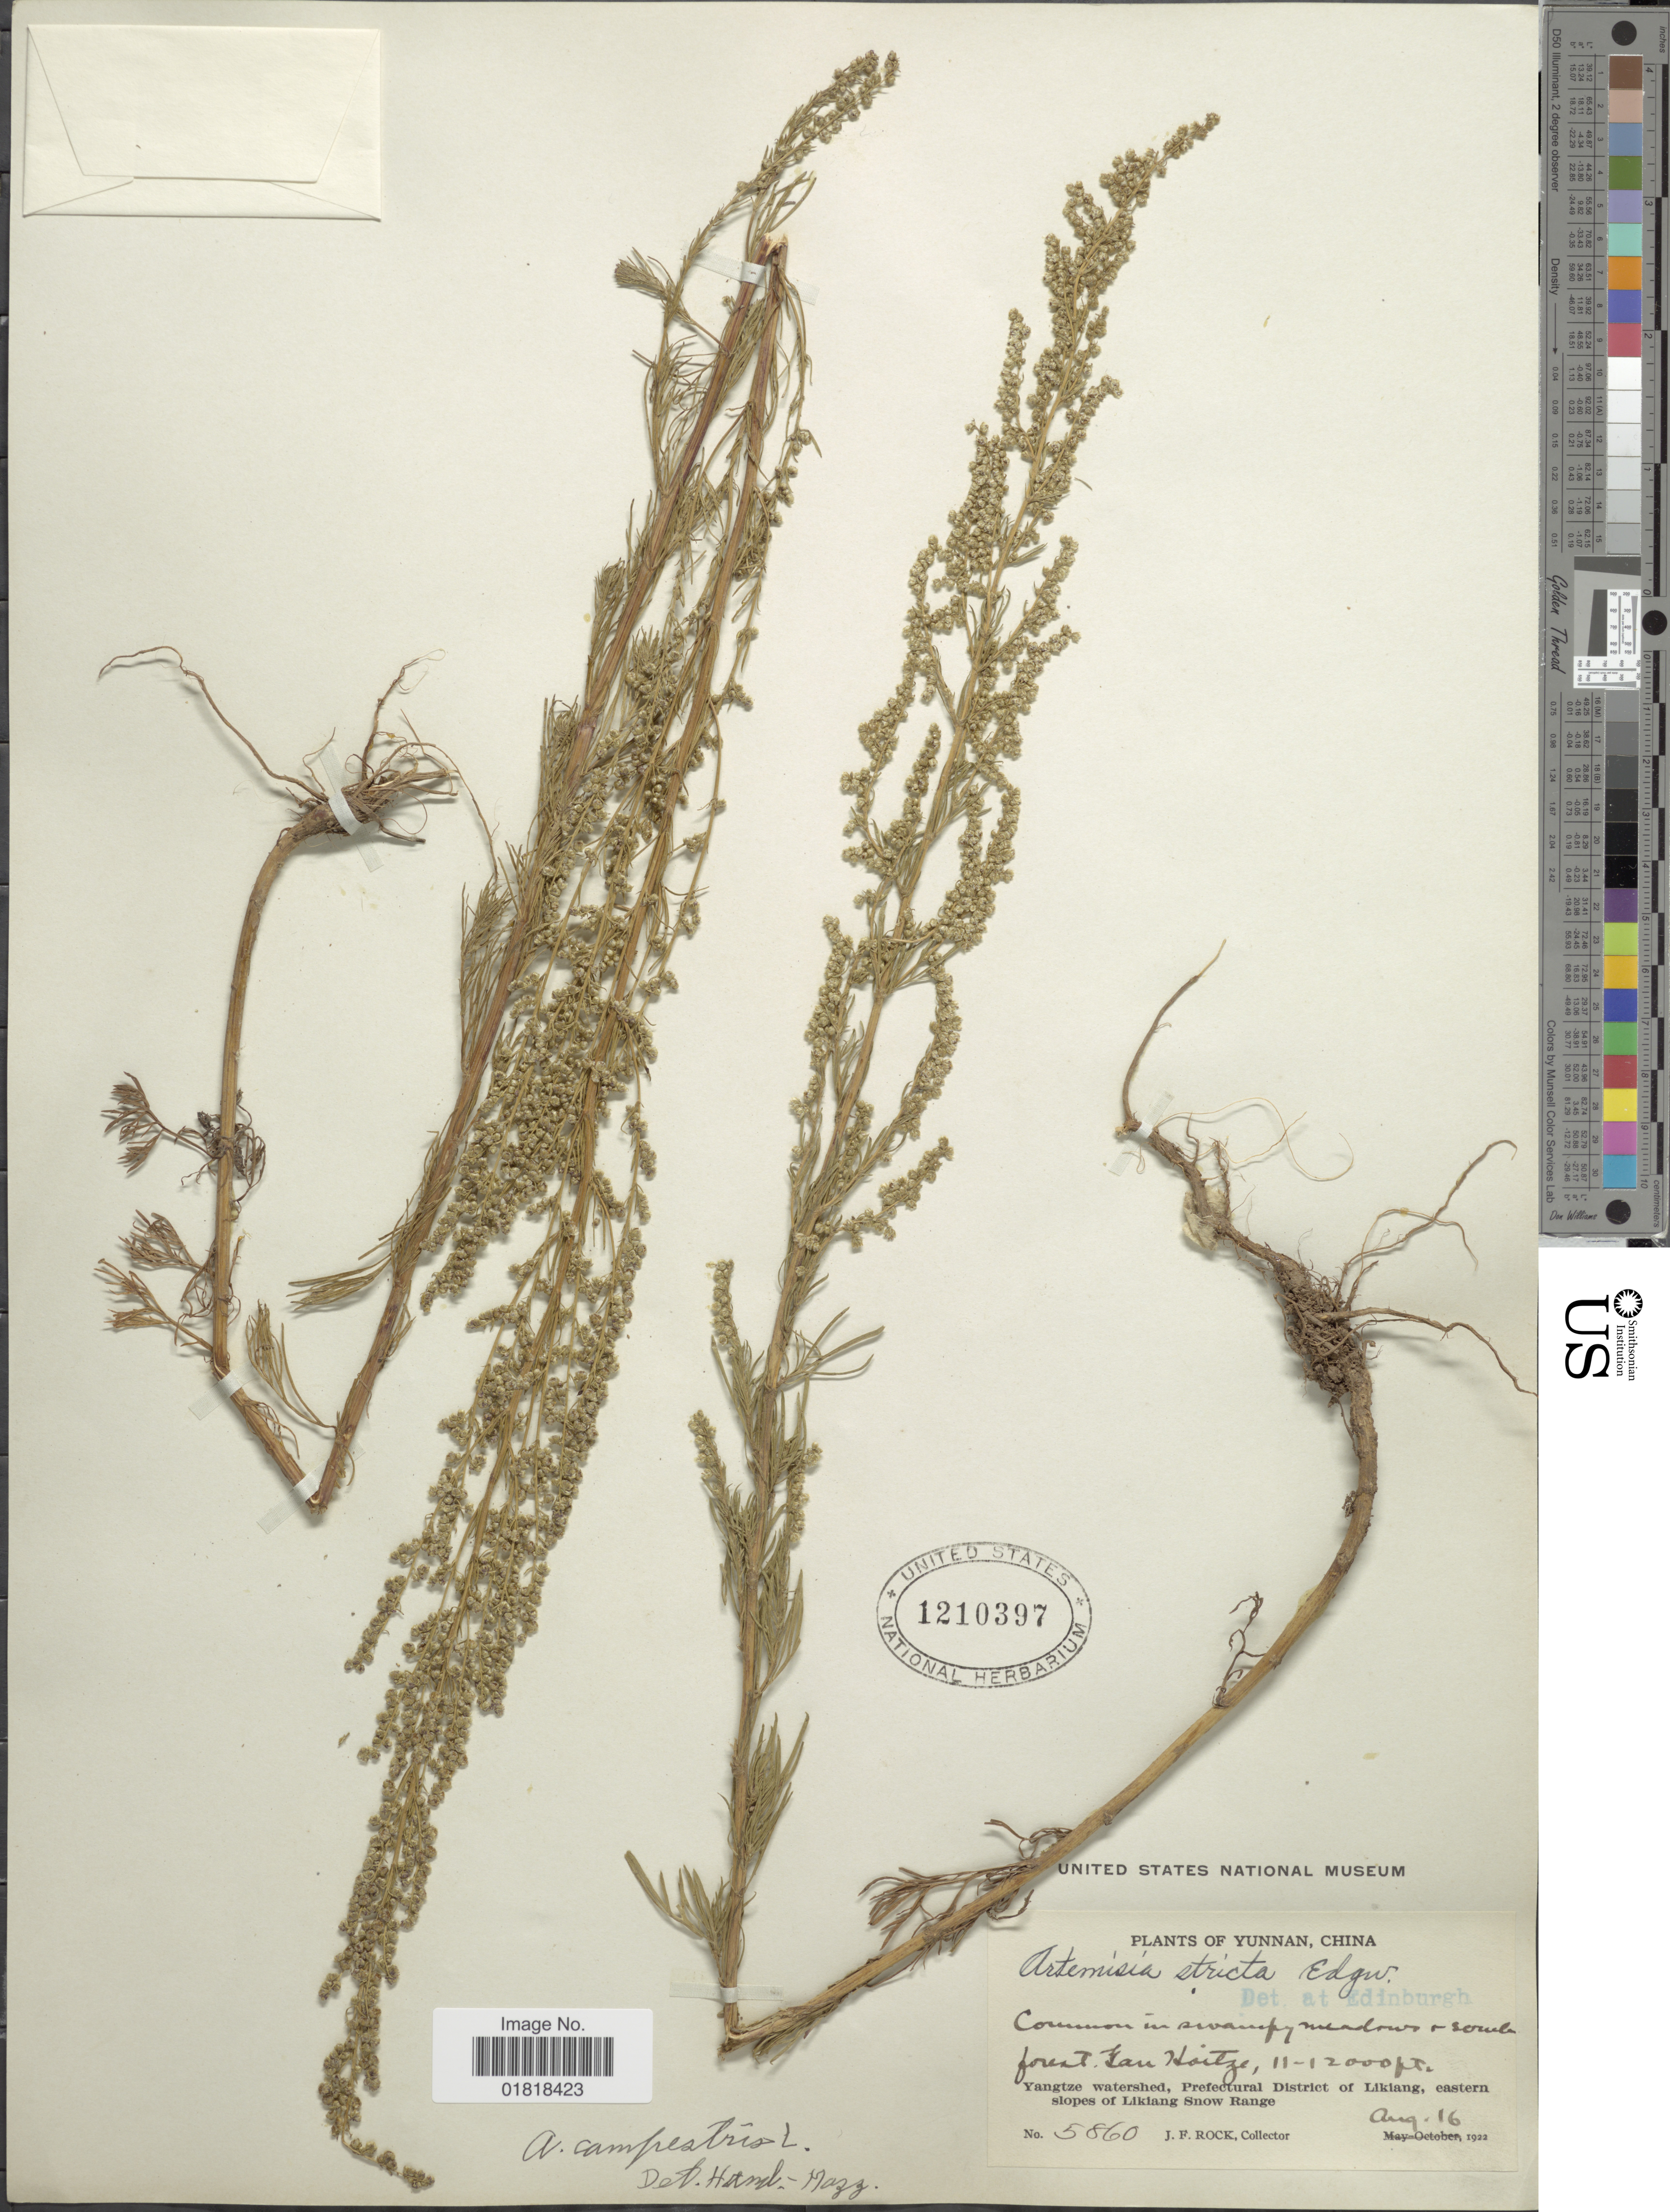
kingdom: Plantae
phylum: Tracheophyta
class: Magnoliopsida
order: Asterales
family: Asteraceae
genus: Artemisia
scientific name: Artemisia campestris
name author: L.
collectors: J. F. Rock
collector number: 5860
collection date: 1922-08-16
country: China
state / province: Yunnan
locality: Lan Hoitze, Yangtze watershed, Prefectural District of Likiang, eastern slopes of Likiang Snow Range.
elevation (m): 3353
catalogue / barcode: US 1210397